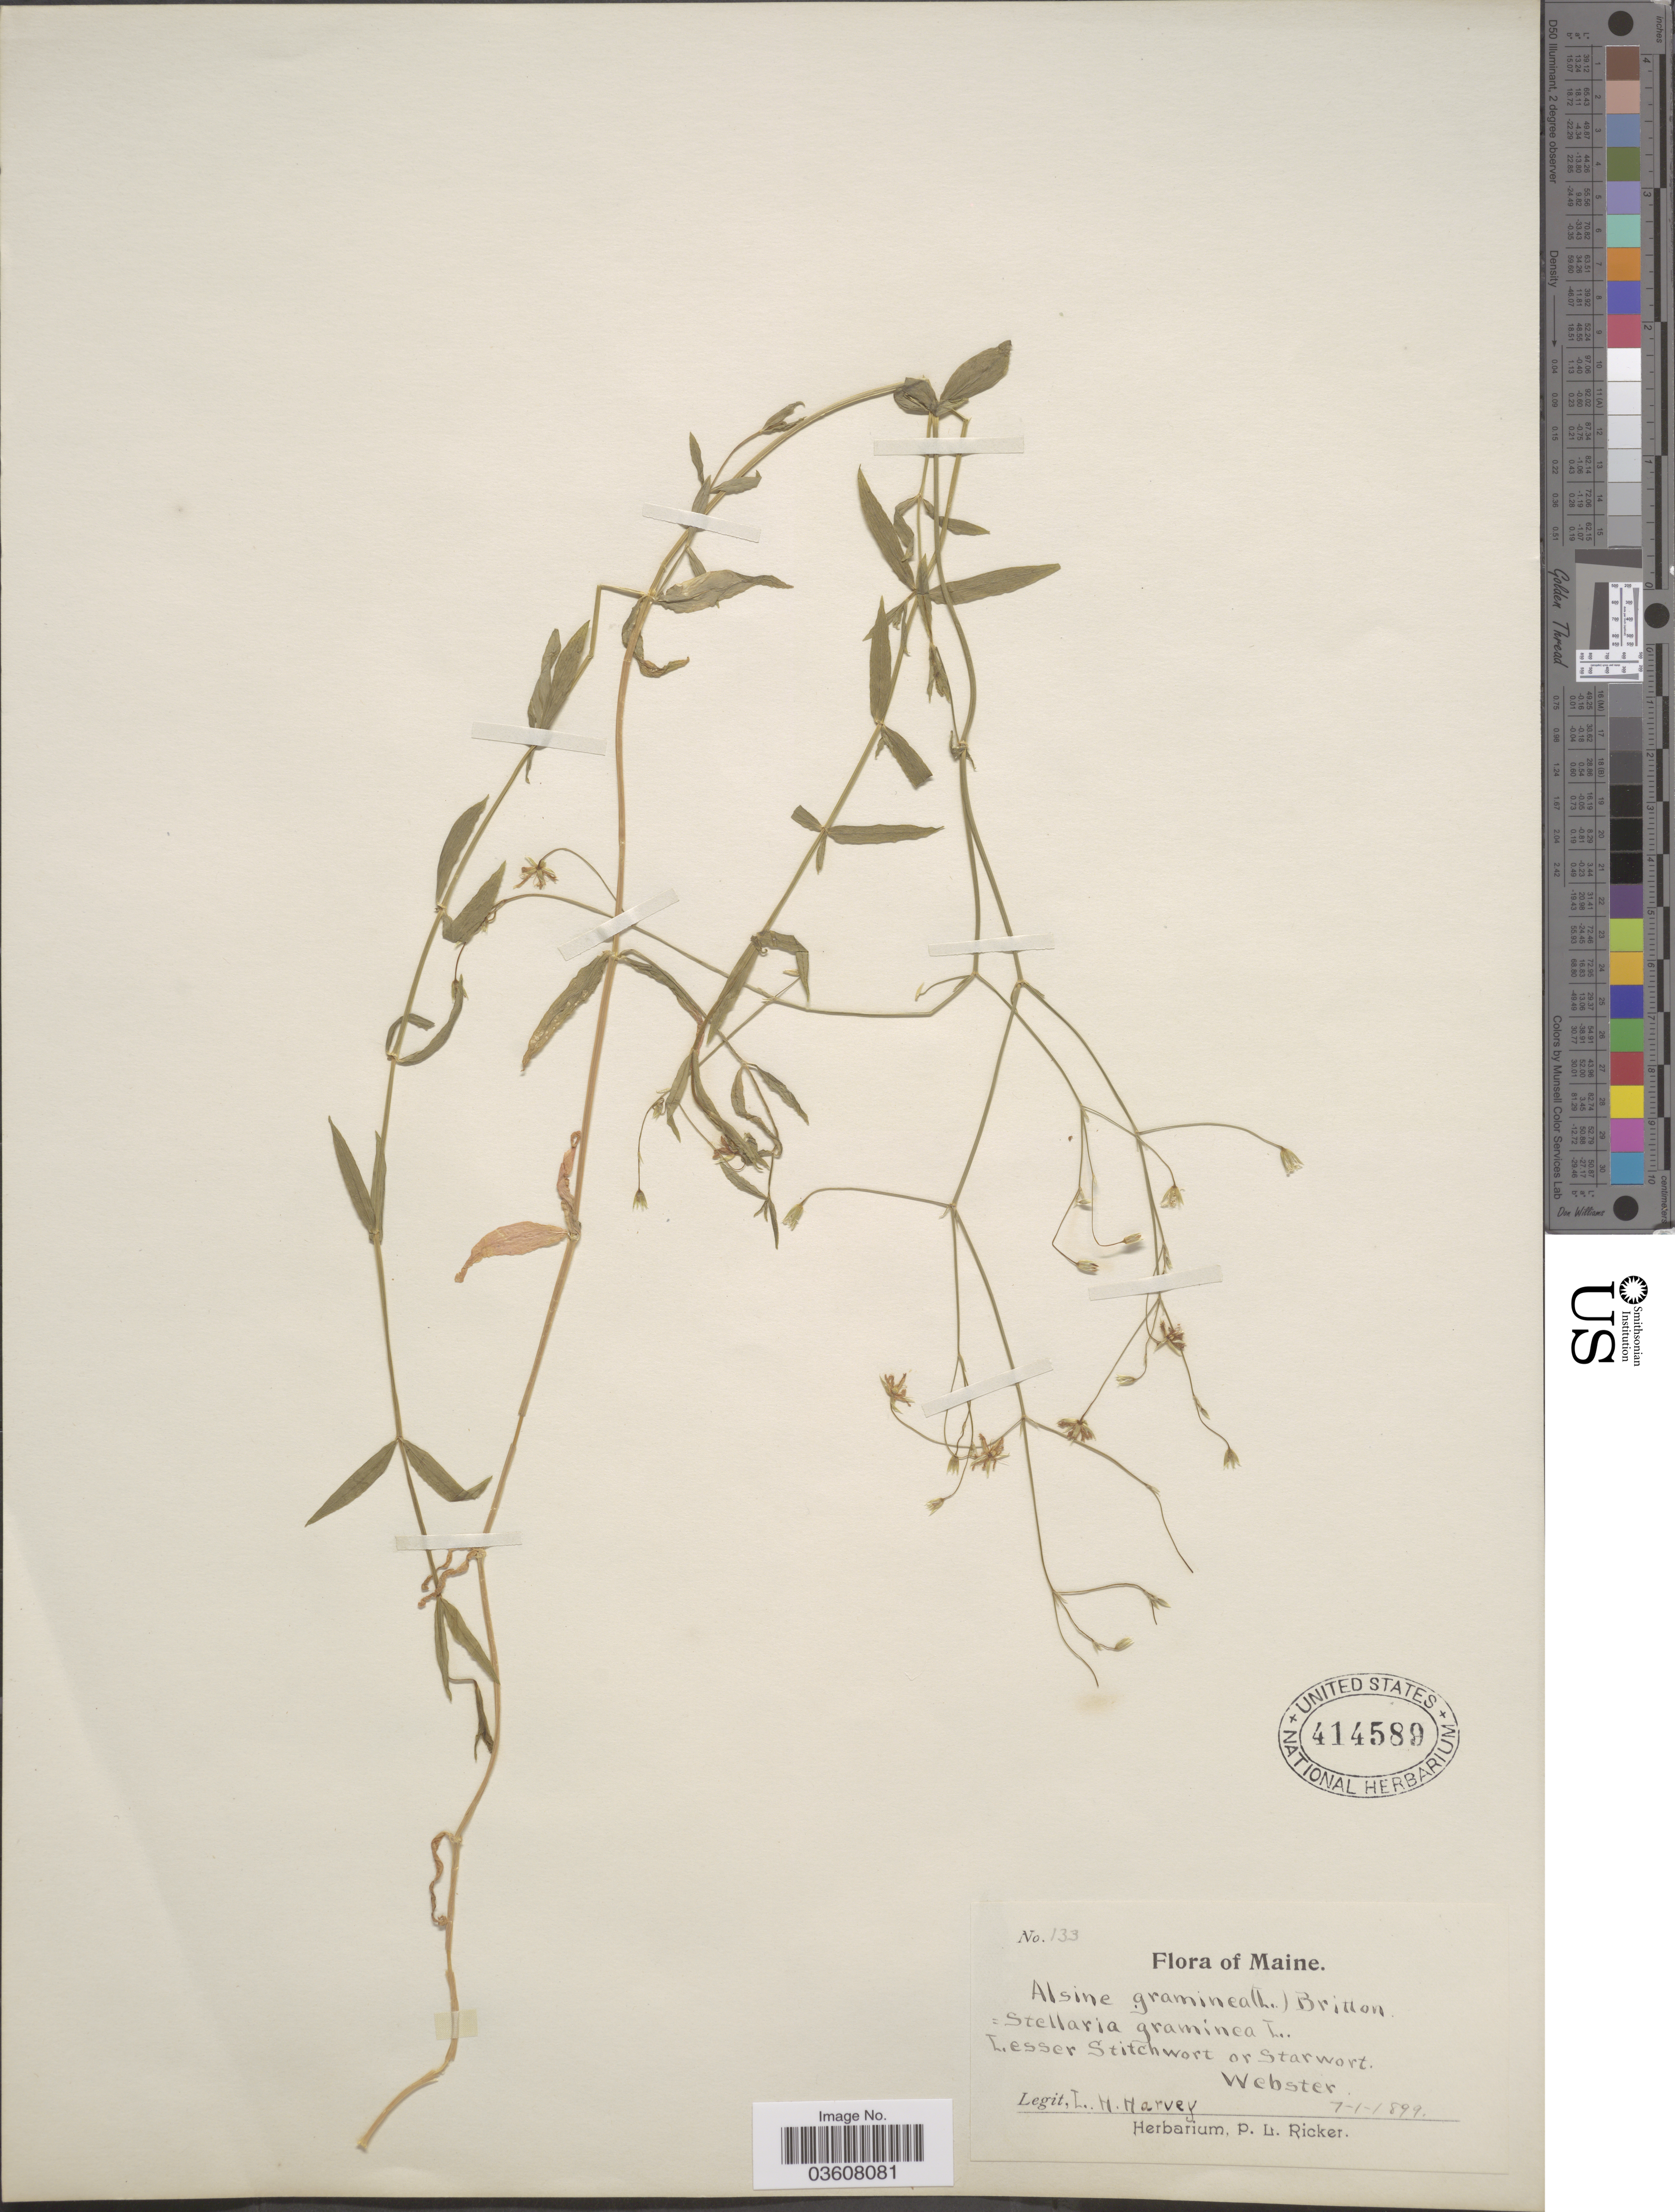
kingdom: Plantae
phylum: Tracheophyta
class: Magnoliopsida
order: Caryophyllales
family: Caryophyllaceae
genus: Stellaria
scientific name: Stellaria graminea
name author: L.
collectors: L. H. Harvey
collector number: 133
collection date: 1899-07-01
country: United States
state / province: Maine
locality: Webster.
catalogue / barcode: US 414589